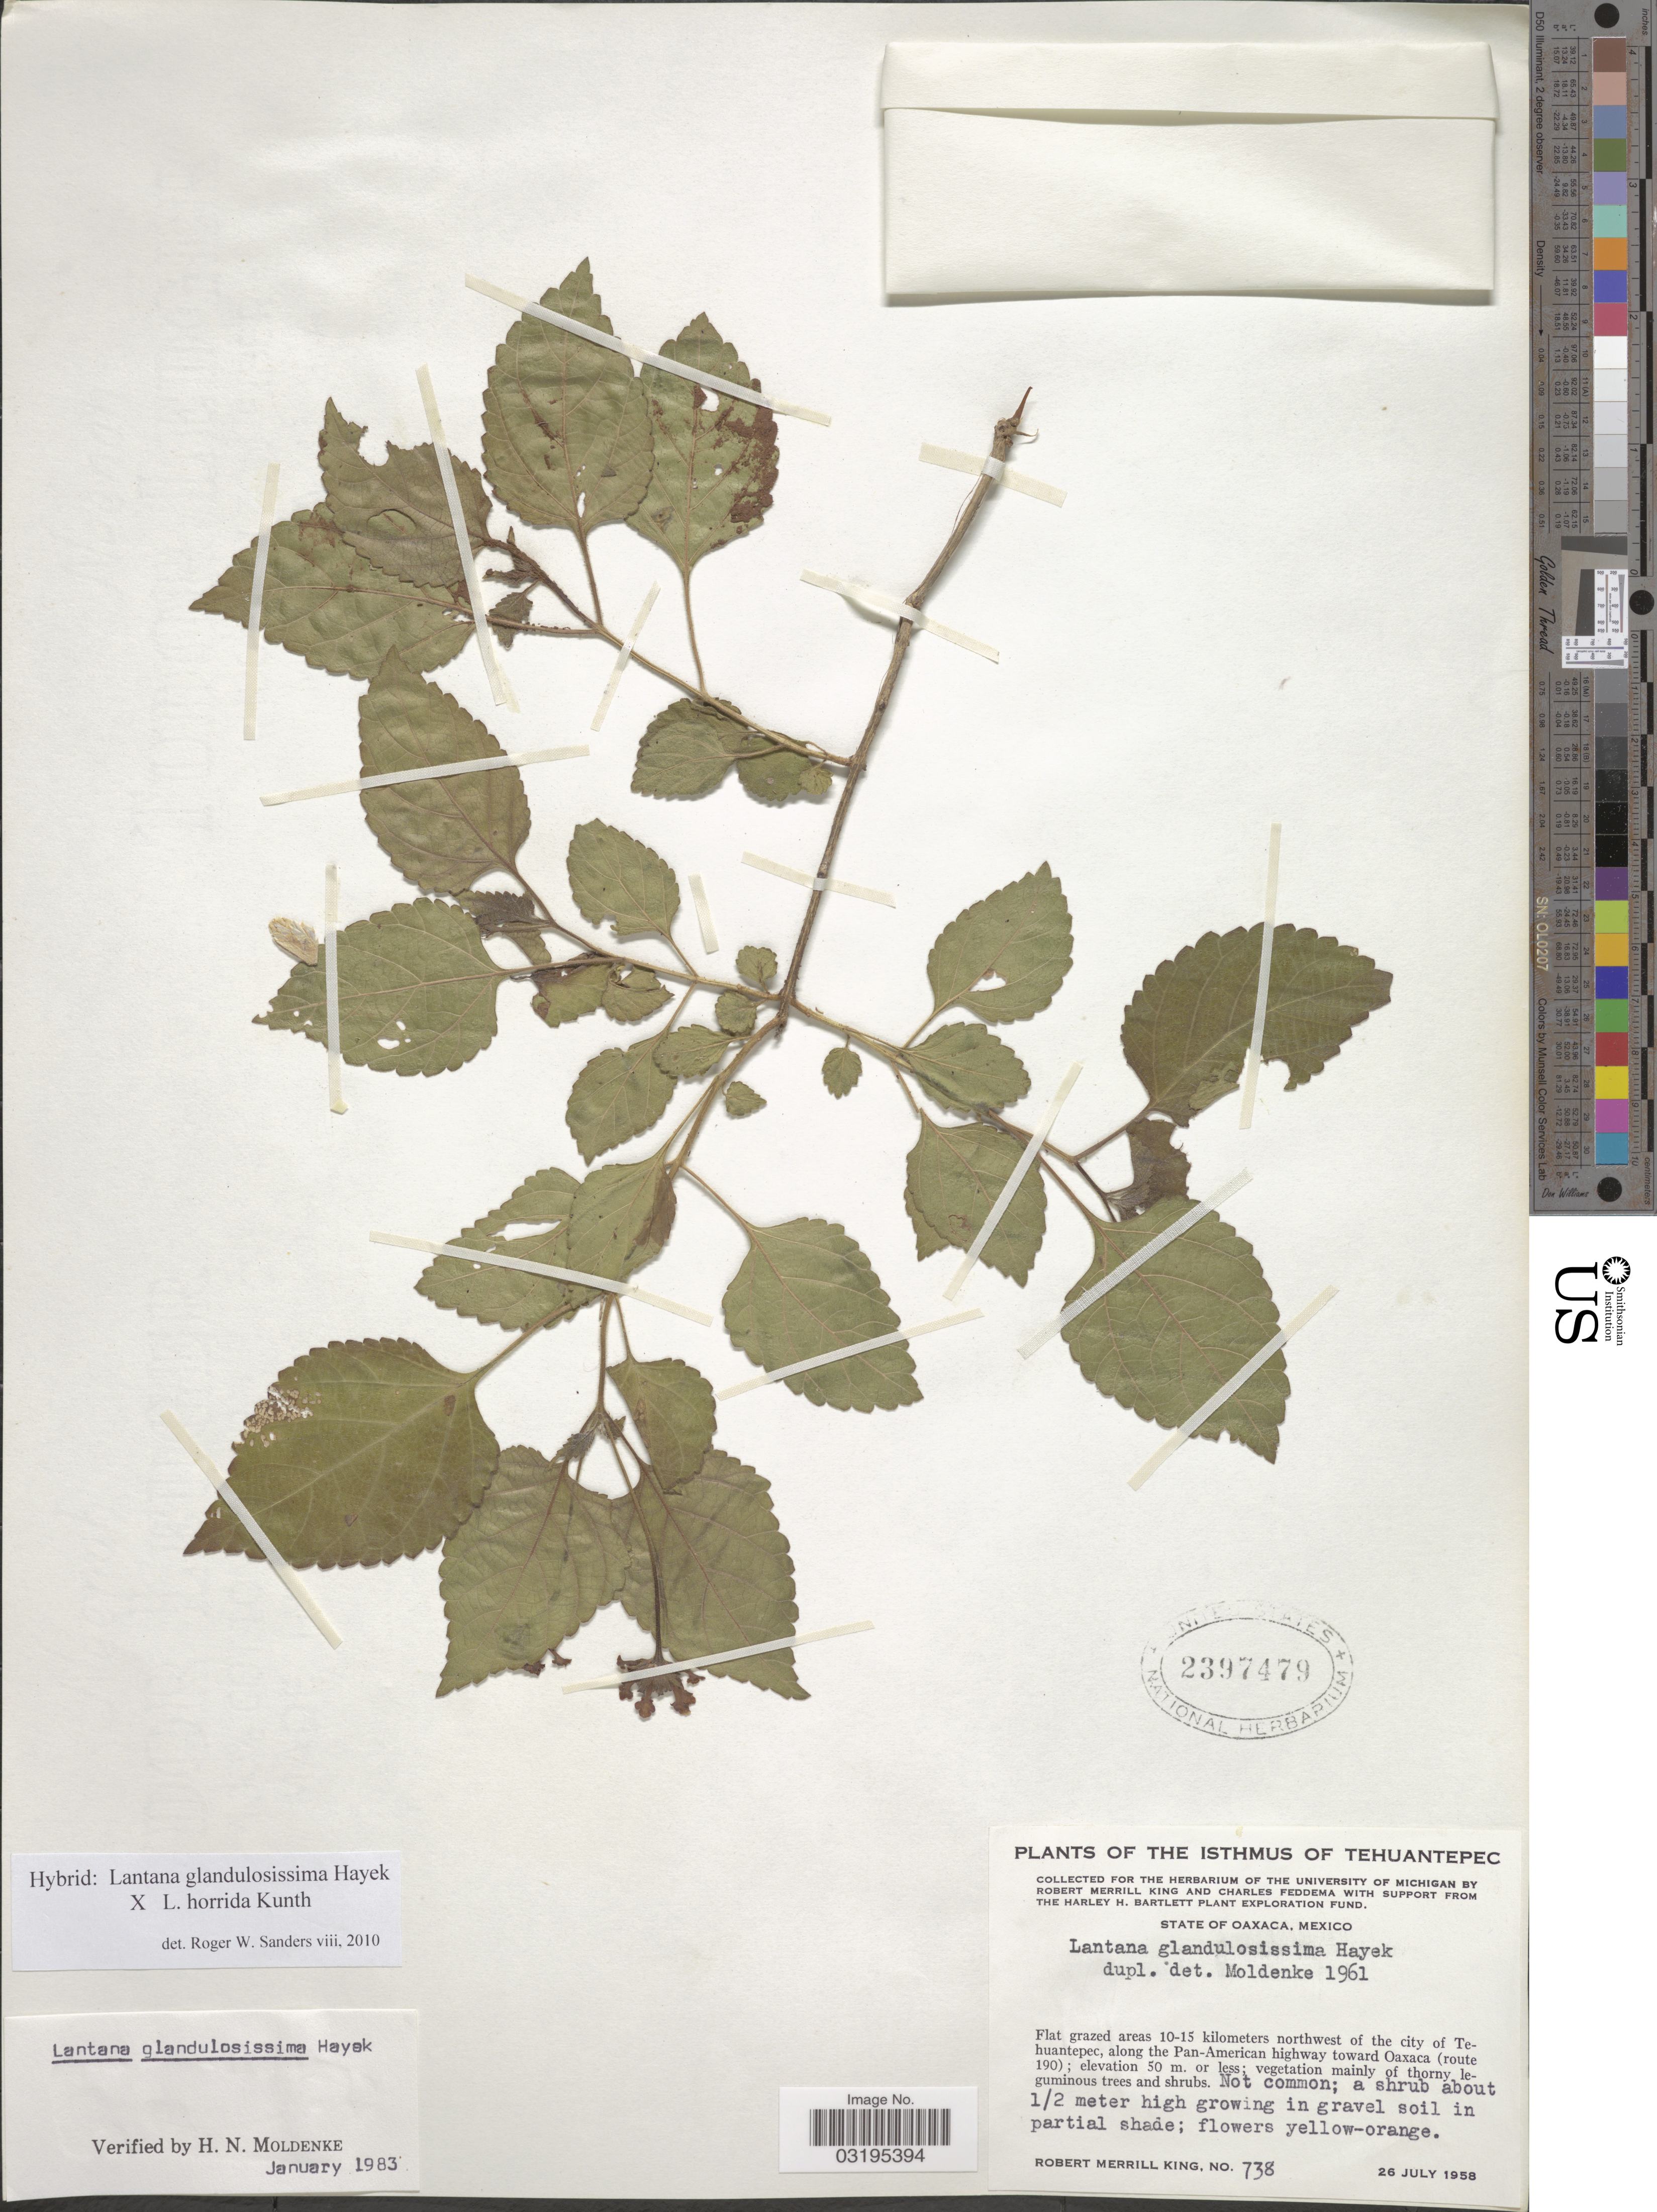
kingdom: Plantae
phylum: Tracheophyta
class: Magnoliopsida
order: Lamiales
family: Verbenaceae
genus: Lantana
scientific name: Lantana glandulosissima x L. horrida Kunth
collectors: R. M. King & C. Feddema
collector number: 738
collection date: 1958-06-26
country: Mexico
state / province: Oaxaca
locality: Isthmus of Tehuantepec. 10-15 kilometers northwest of the city of Tehuantepec, along the Pan-American highway toward Oaxaca (route 190).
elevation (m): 50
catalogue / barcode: US 2397479